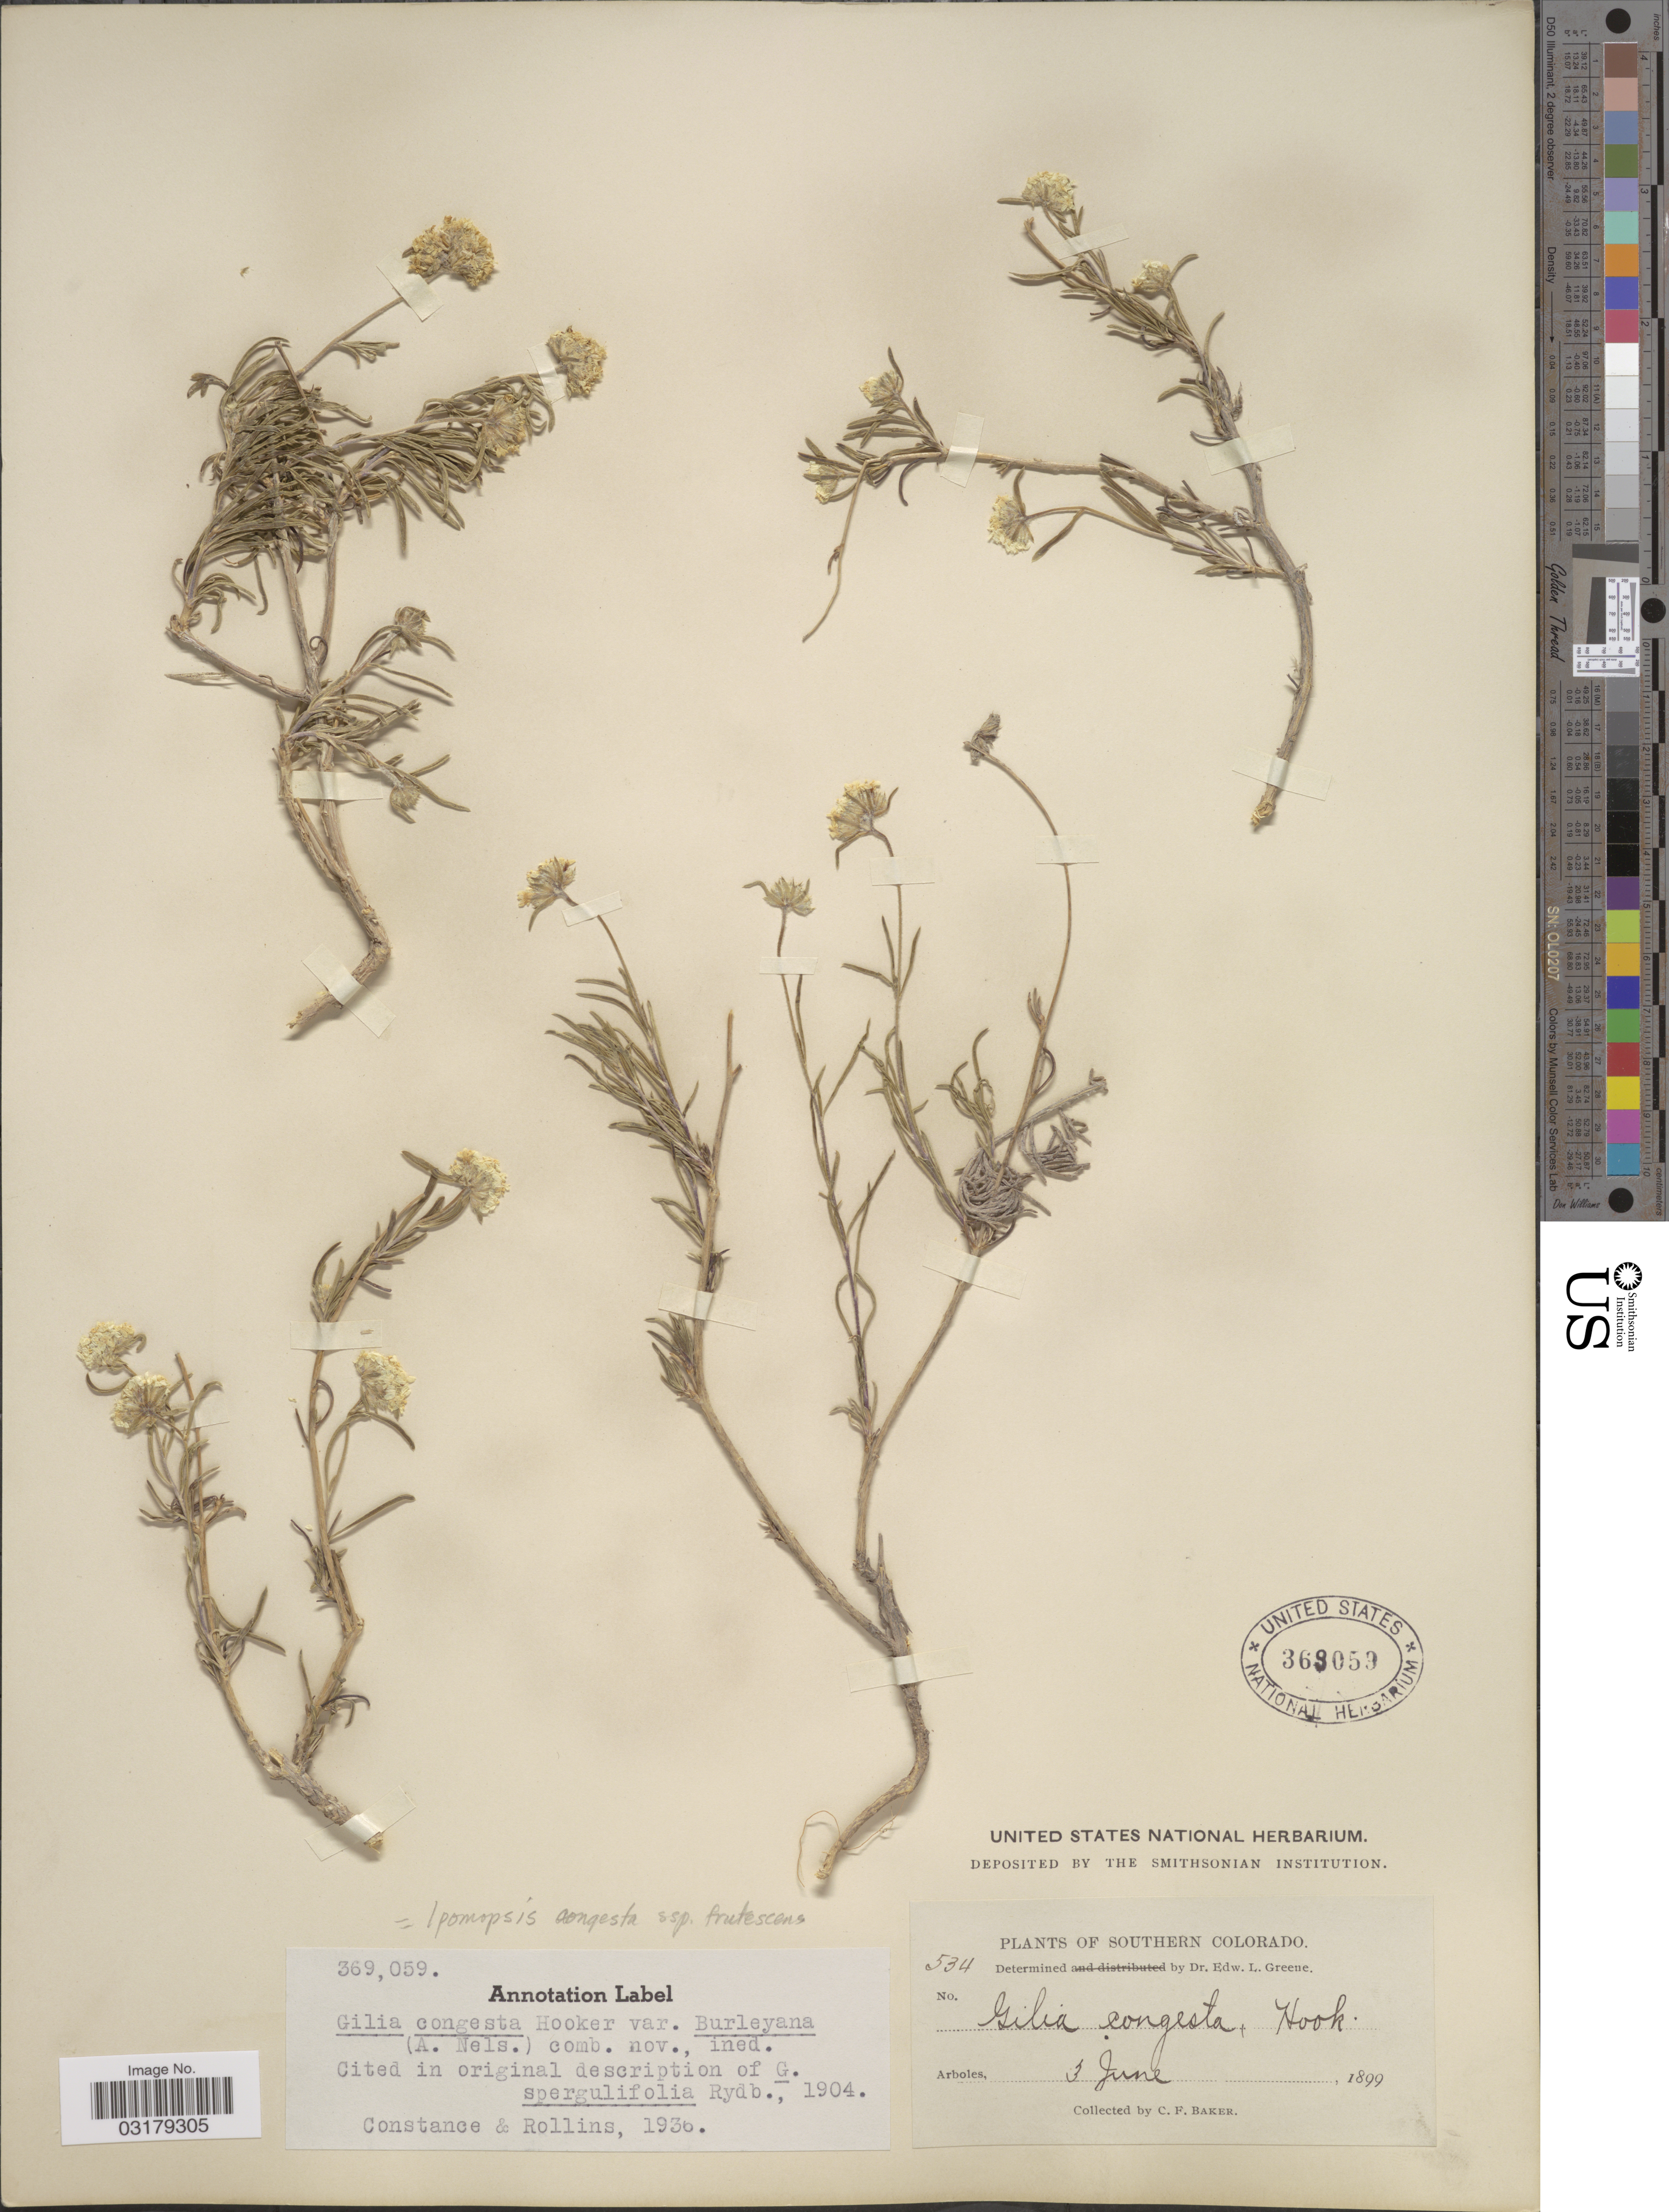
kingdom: Plantae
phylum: Tracheophyta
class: Magnoliopsida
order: Ericales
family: Polemoniaceae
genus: Ipomopsis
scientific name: Ipomopsis congesta subsp. frutescens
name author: (Rydb.) A.G. Day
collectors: C. F. Baker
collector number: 534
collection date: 1899-06-03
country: United States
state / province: Colorado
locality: Southern Colorado. Arboles.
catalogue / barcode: US 369059